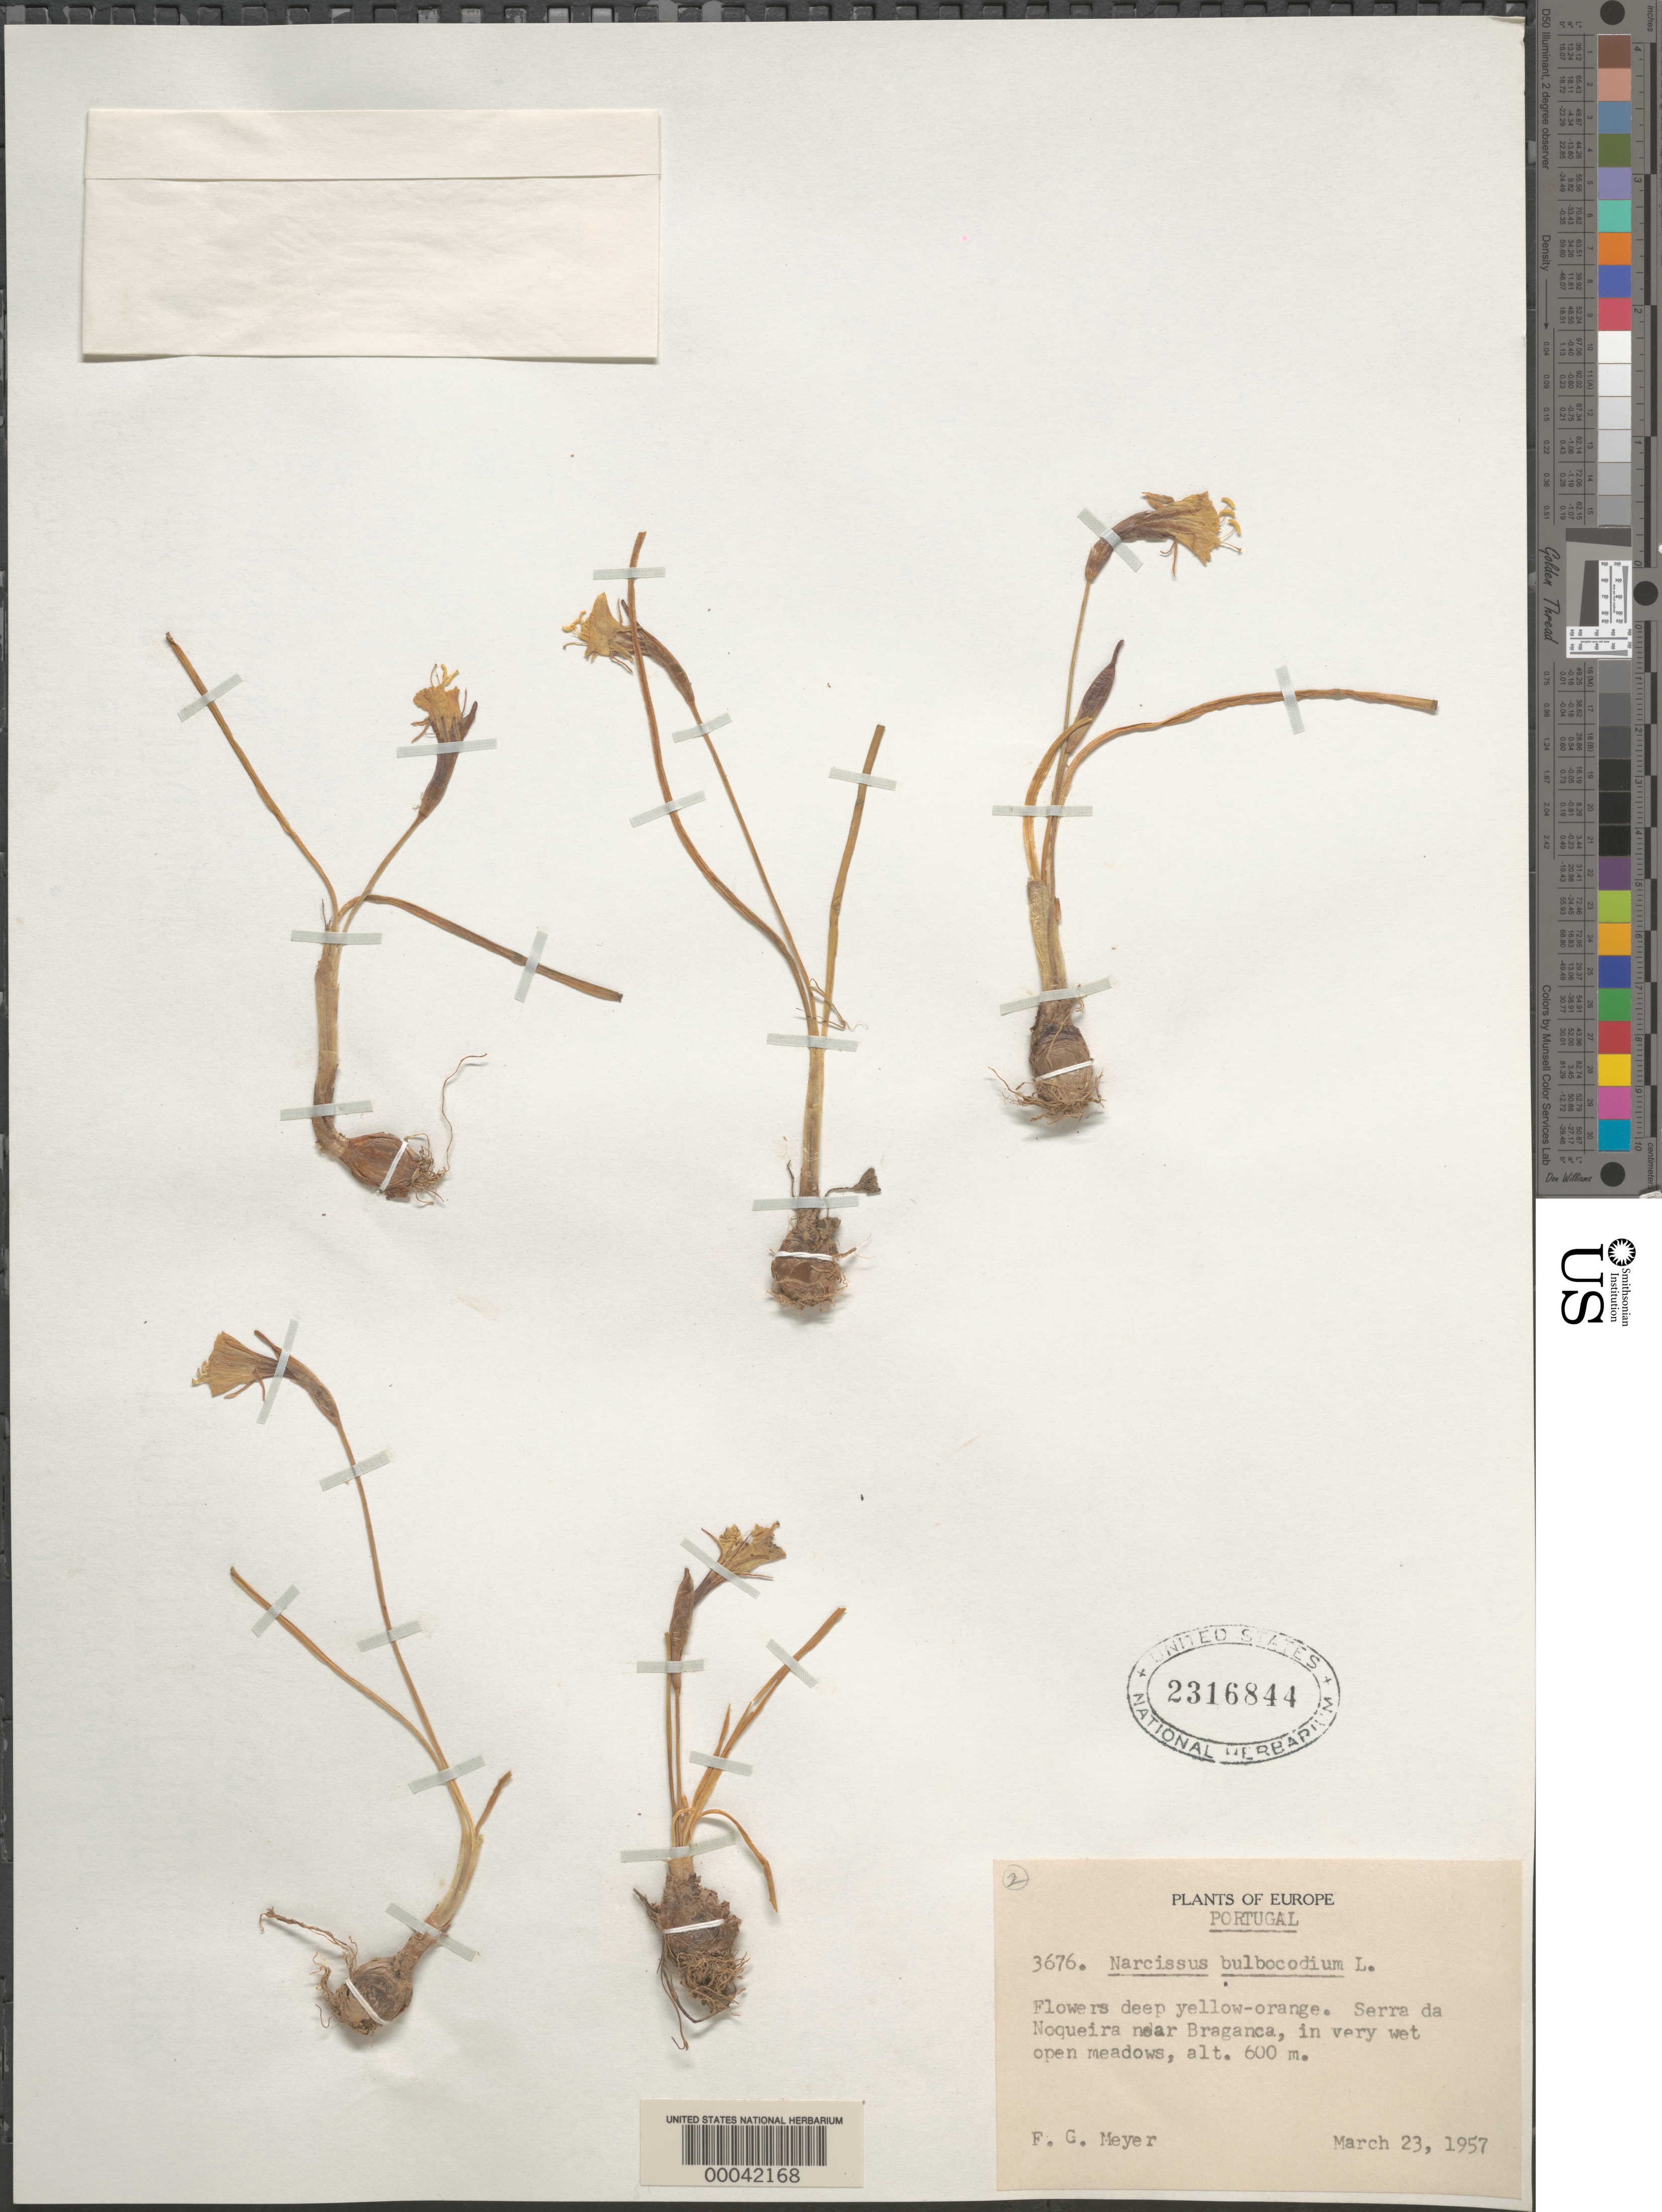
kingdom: Plantae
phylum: Tracheophyta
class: Liliopsida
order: Asparagales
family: Amaryllidaceae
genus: Narcissus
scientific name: Narcissus bulbocodium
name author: L.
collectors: F. G. Meyer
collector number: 3676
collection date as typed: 23 Mar 1957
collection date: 1957-03-23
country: Portugal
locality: Serra de noqueira near braganca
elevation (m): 600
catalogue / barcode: US 2316844